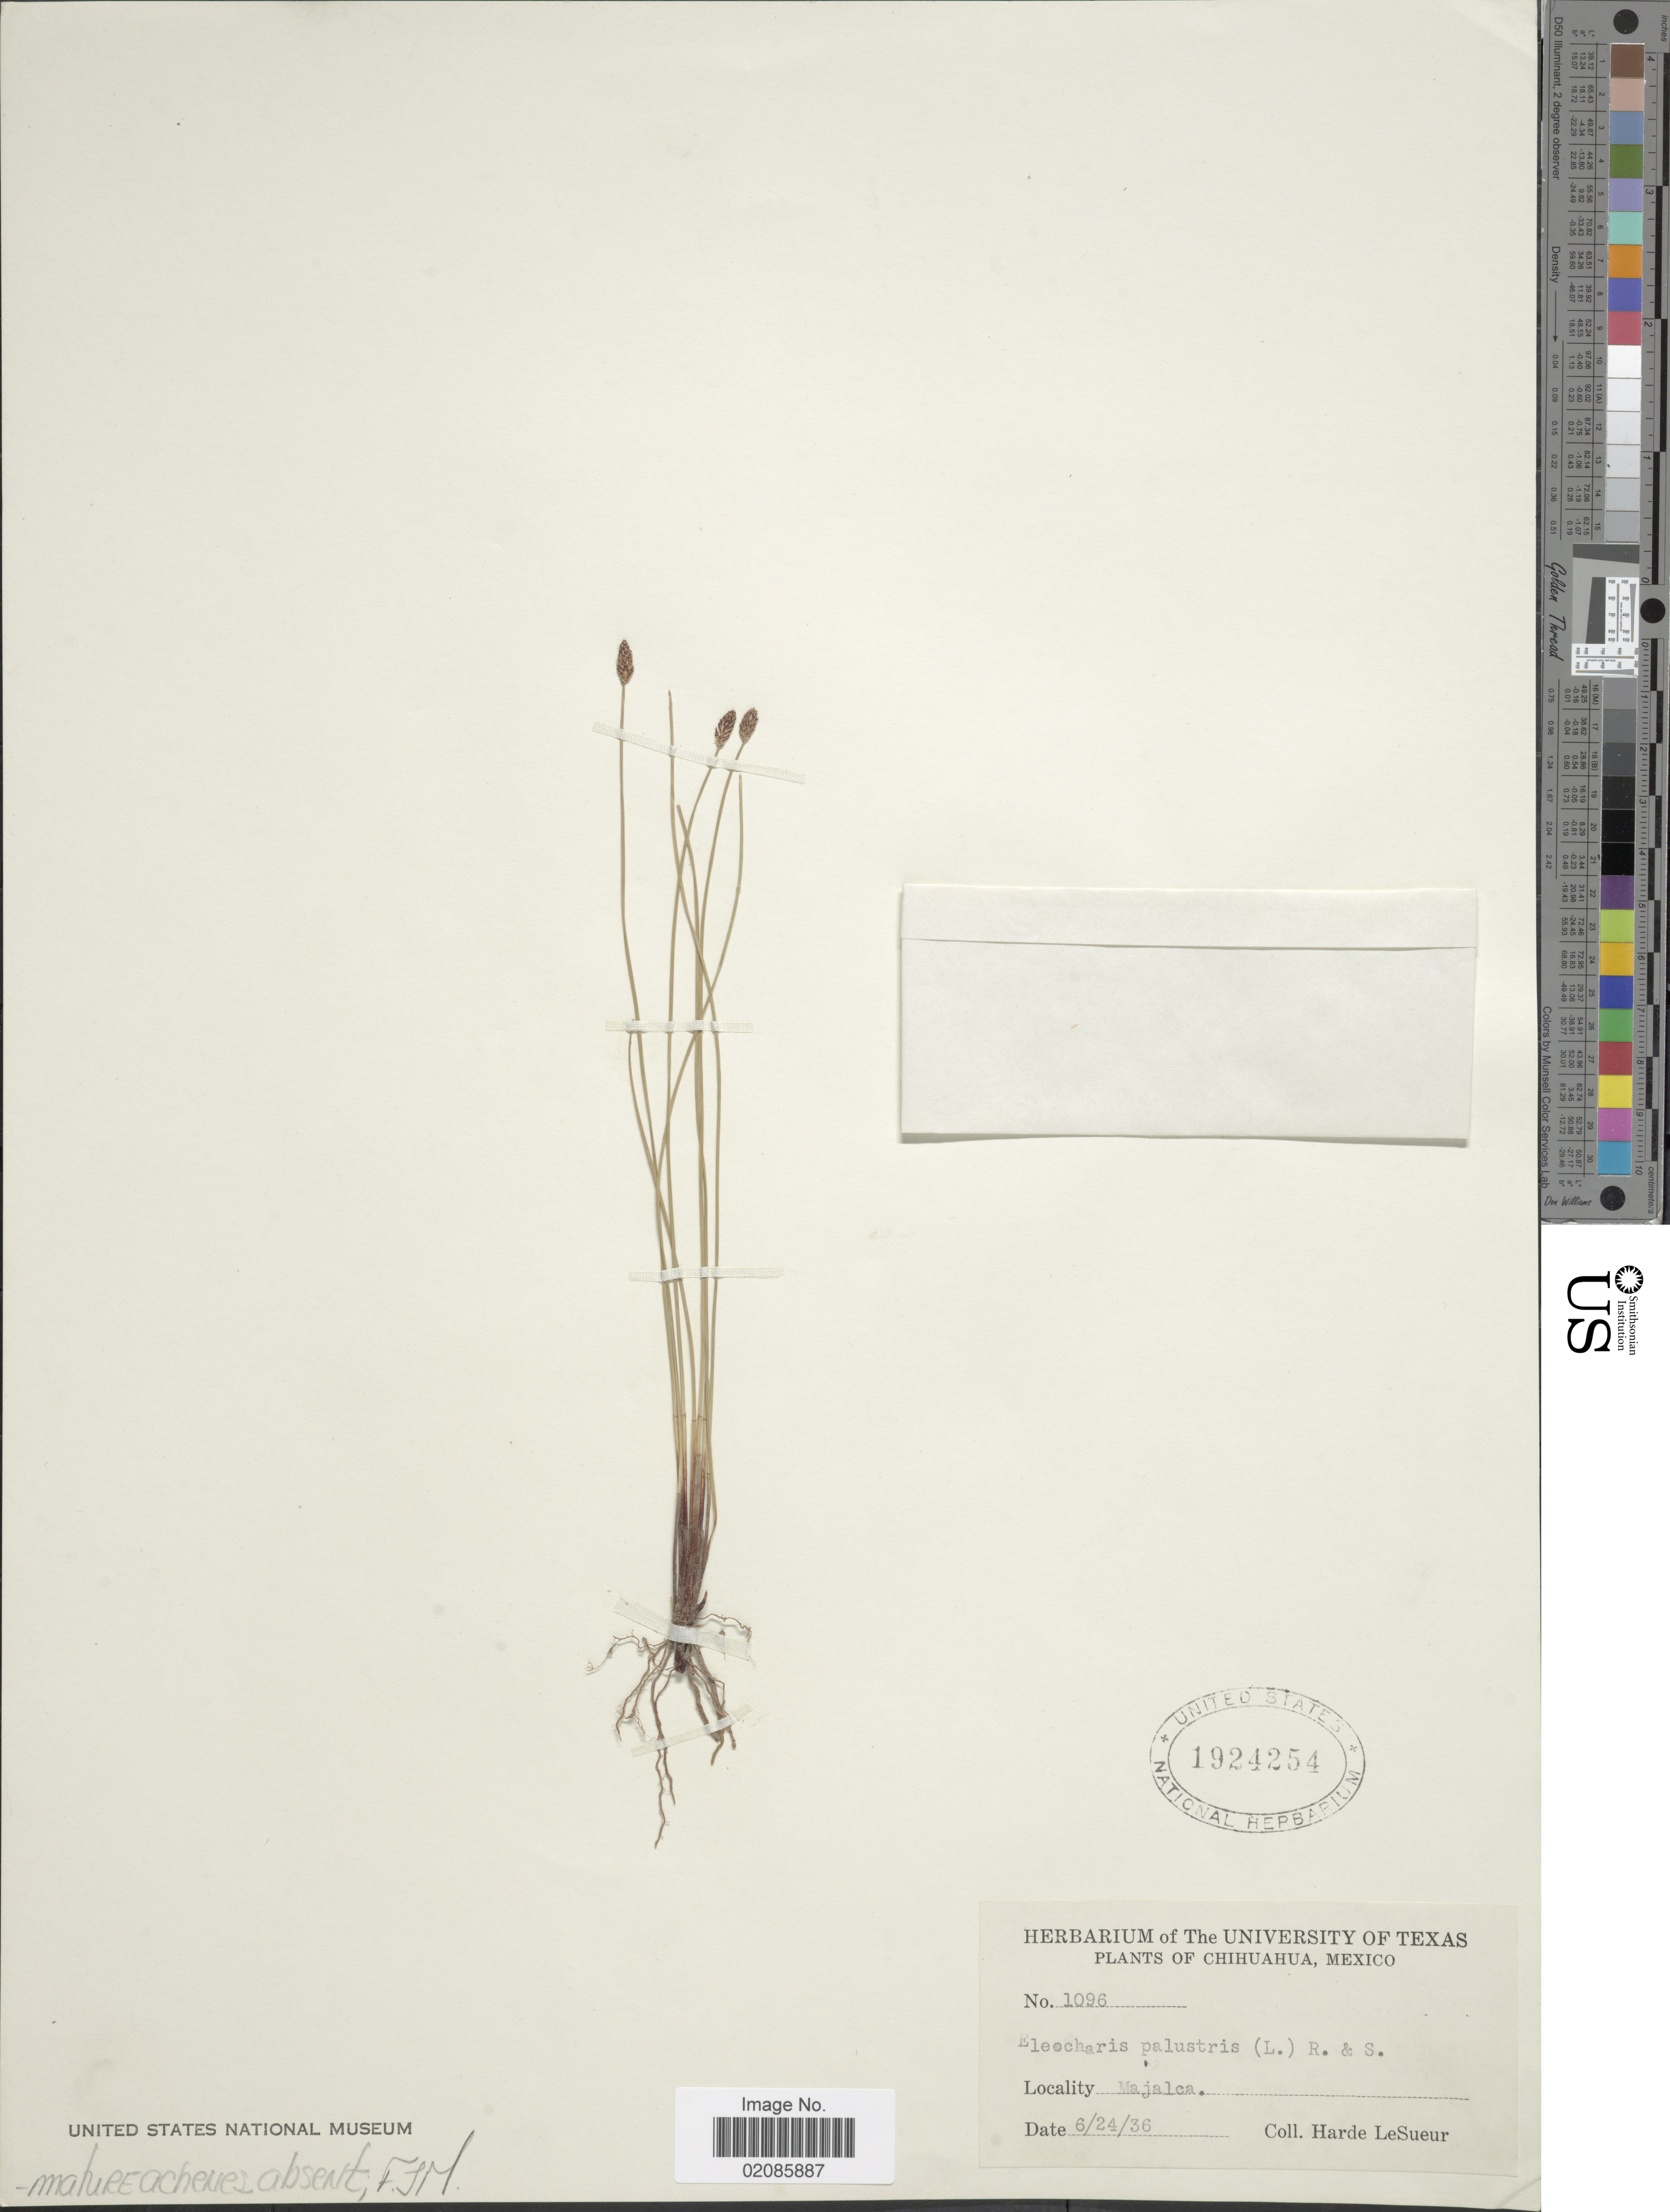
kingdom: Plantae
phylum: Tracheophyta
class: Liliopsida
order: Poales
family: Cyperaceae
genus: Eleocharis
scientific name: Eleocharis montevidensis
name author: Kunth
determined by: Strong, Mark T., (BOT), Smithsonian Institution - National Museum of Natural History (UNITED STATES)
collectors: H. Lesuer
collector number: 1096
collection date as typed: Transcribed d/m/y: 24/6/36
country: Mexico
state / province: Chihuahua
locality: Majalca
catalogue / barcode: US 1924254